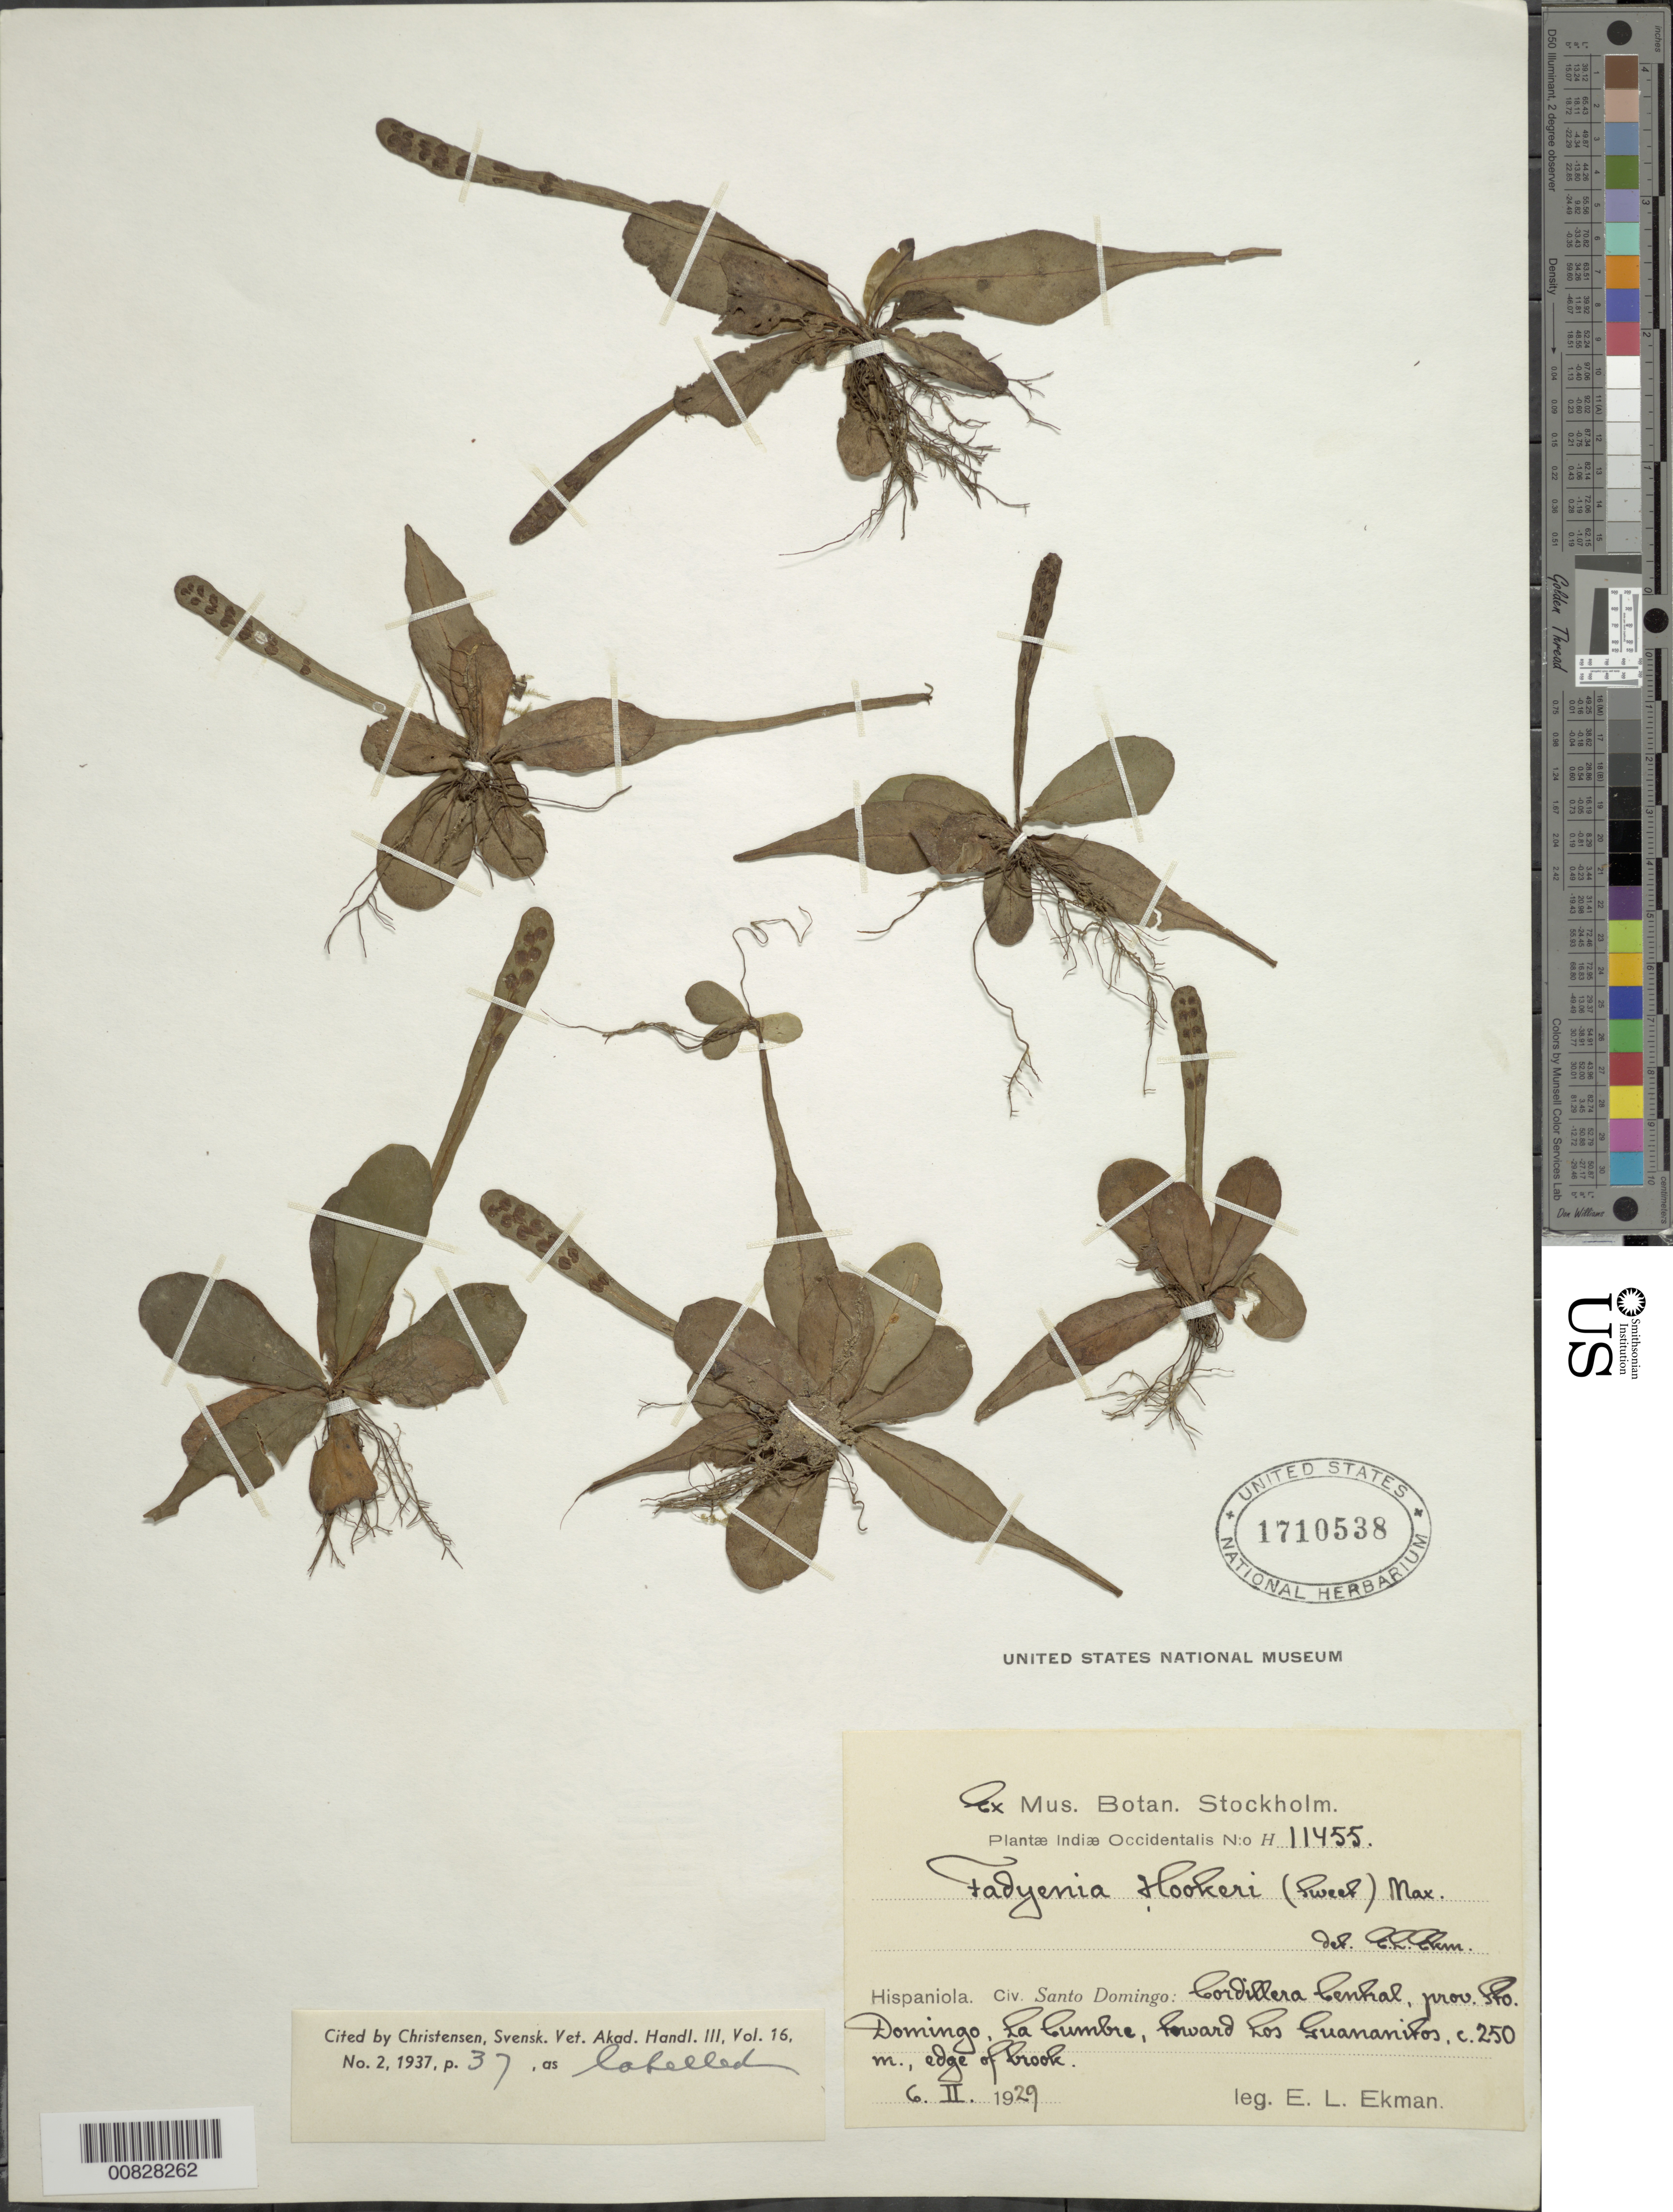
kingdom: Plantae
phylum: Tracheophyta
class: Polypodiopsida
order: Polypodiales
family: Tectariaceae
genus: Tectaria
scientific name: Tectaria hookeri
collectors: E. L. Ekman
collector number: H 11455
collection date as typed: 06 Feb 1929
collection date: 1929-02-06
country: Dominican Republic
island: Hispaniola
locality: Cordillera Central, La Cumbre, toward Los Guananitos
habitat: Edge of brook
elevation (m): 250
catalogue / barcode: US 1710538